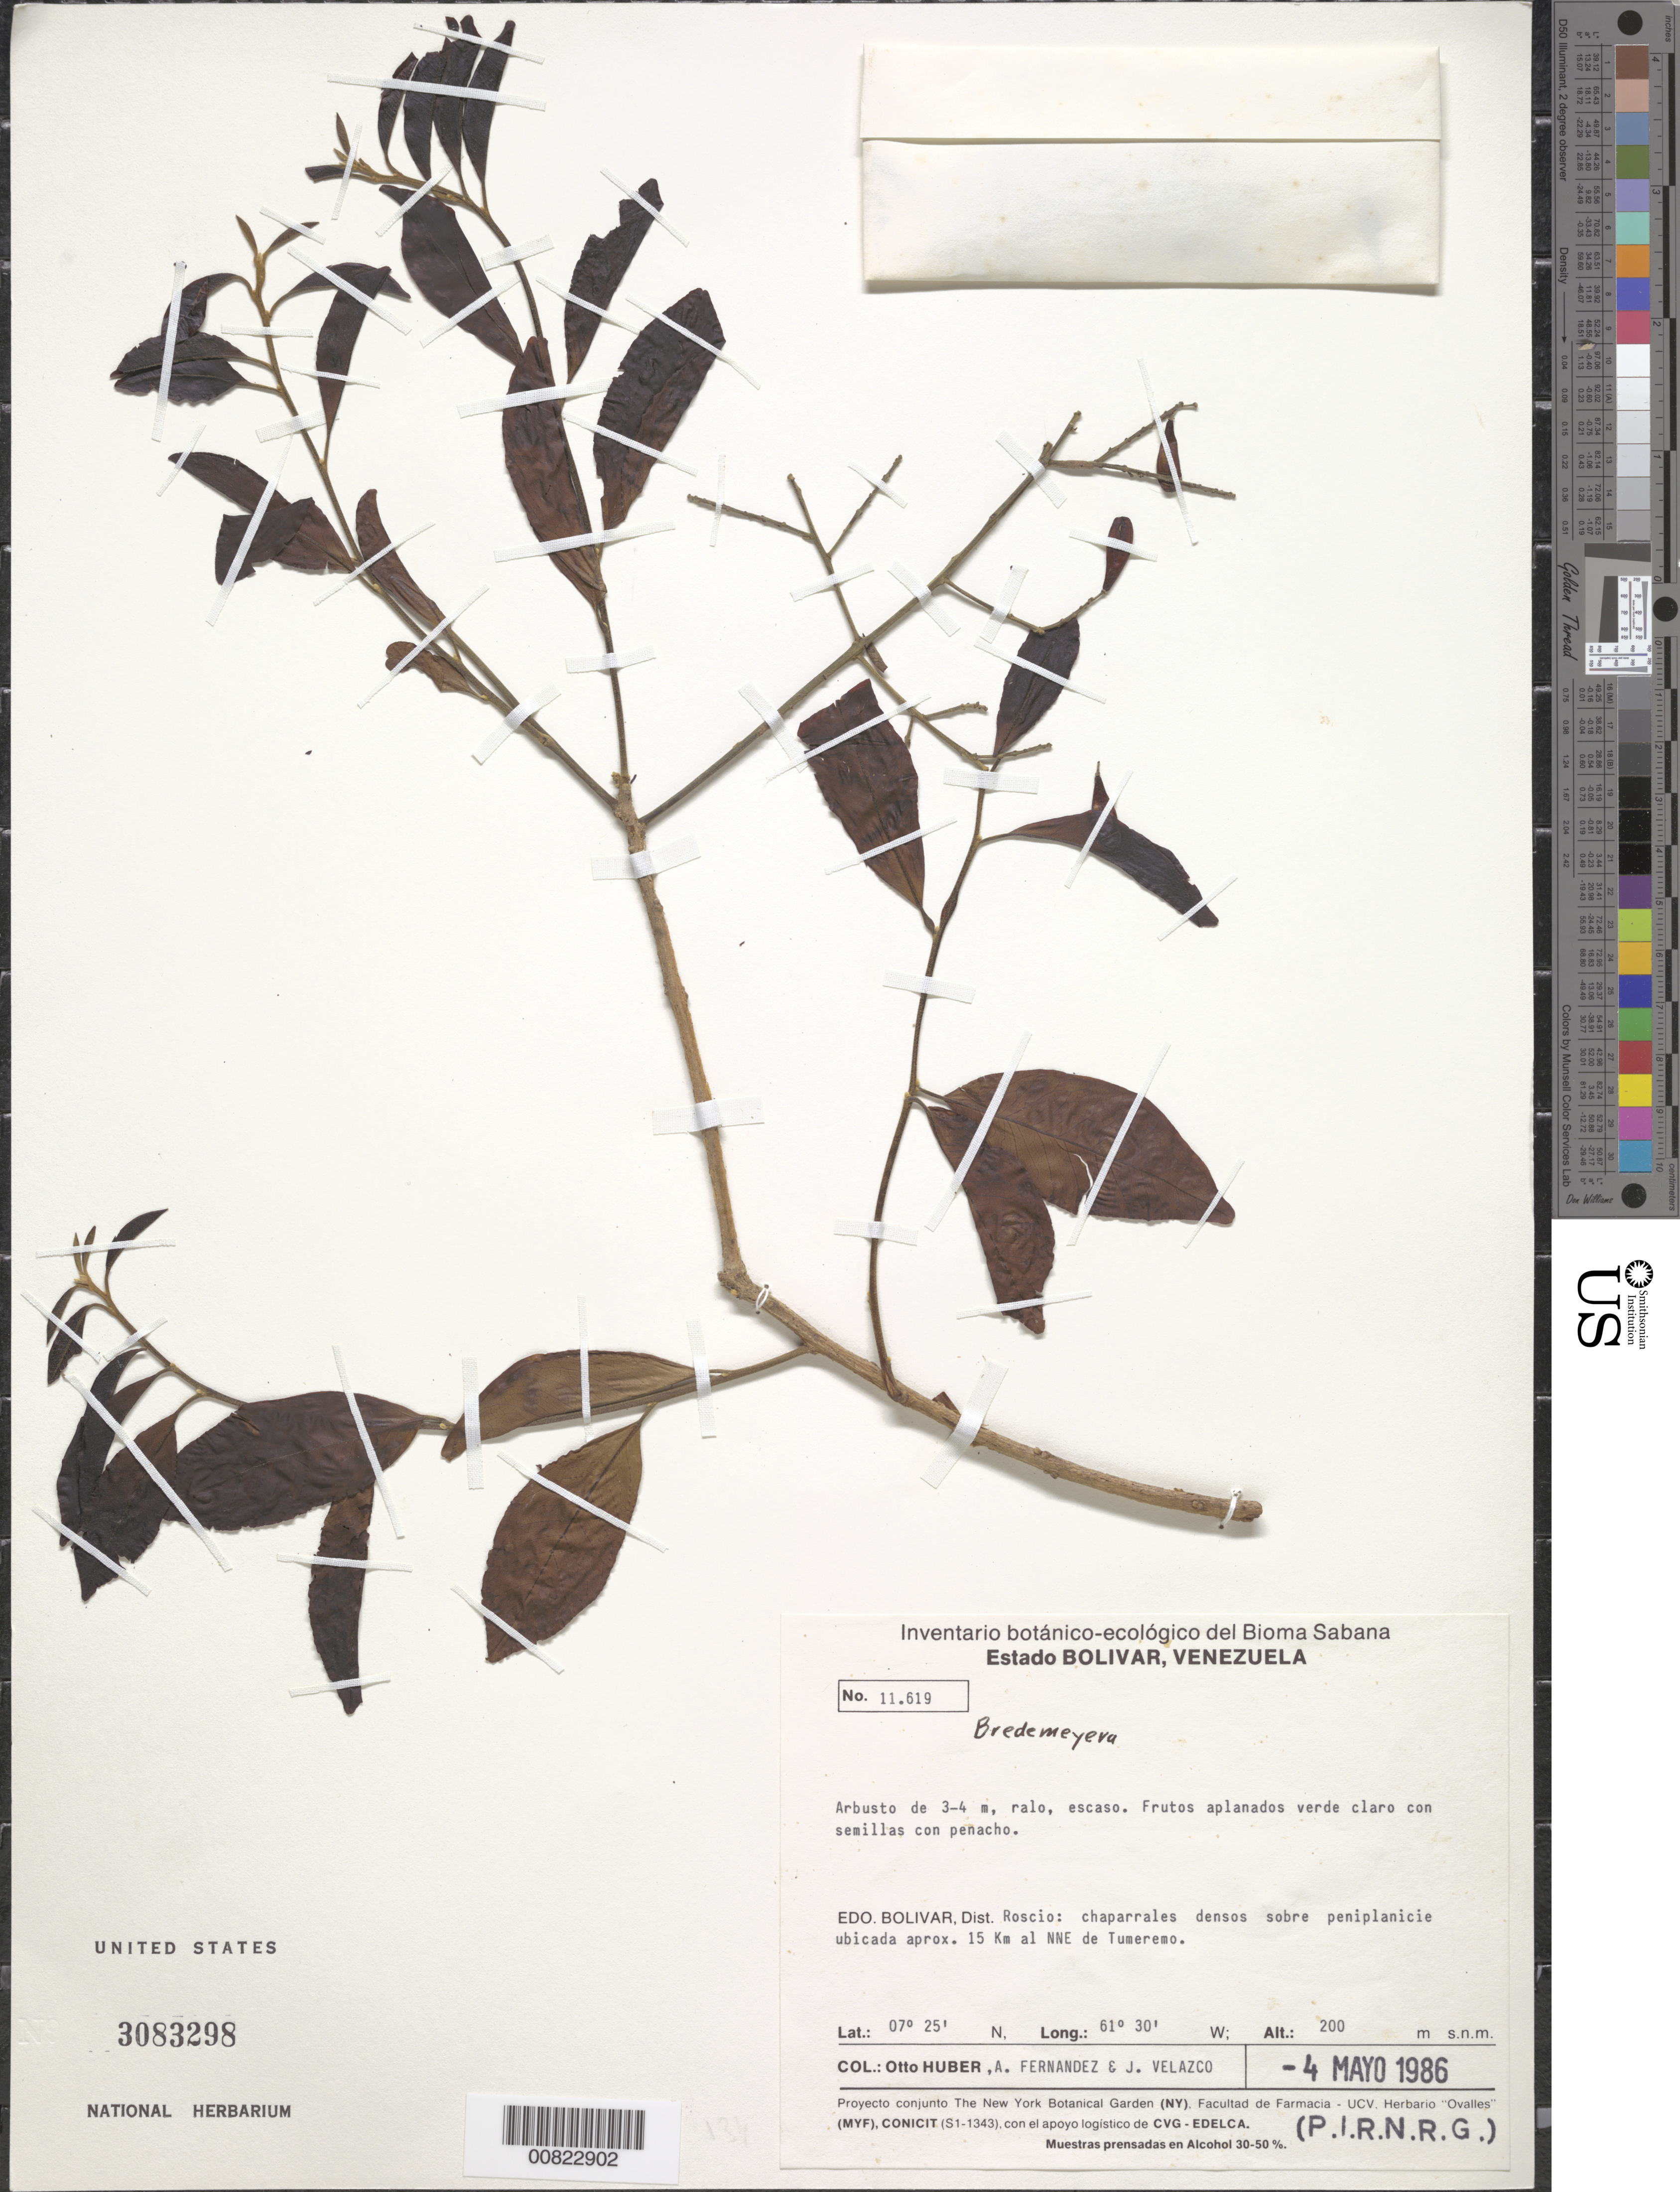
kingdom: Plantae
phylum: Tracheophyta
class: Magnoliopsida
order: Fabales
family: Polygalaceae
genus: Bredemeyera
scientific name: Bredemeyera sp.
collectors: O. Huber, A. Fernandez & J. Velazco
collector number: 11619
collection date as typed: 4-May-86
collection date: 1986-05-04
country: Venezuela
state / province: Bolívar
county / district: Roscio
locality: Tumeremo, 15 km NNE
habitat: Chaparrales densos sobre peniplanicie ubicada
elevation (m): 200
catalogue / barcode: US 3083298